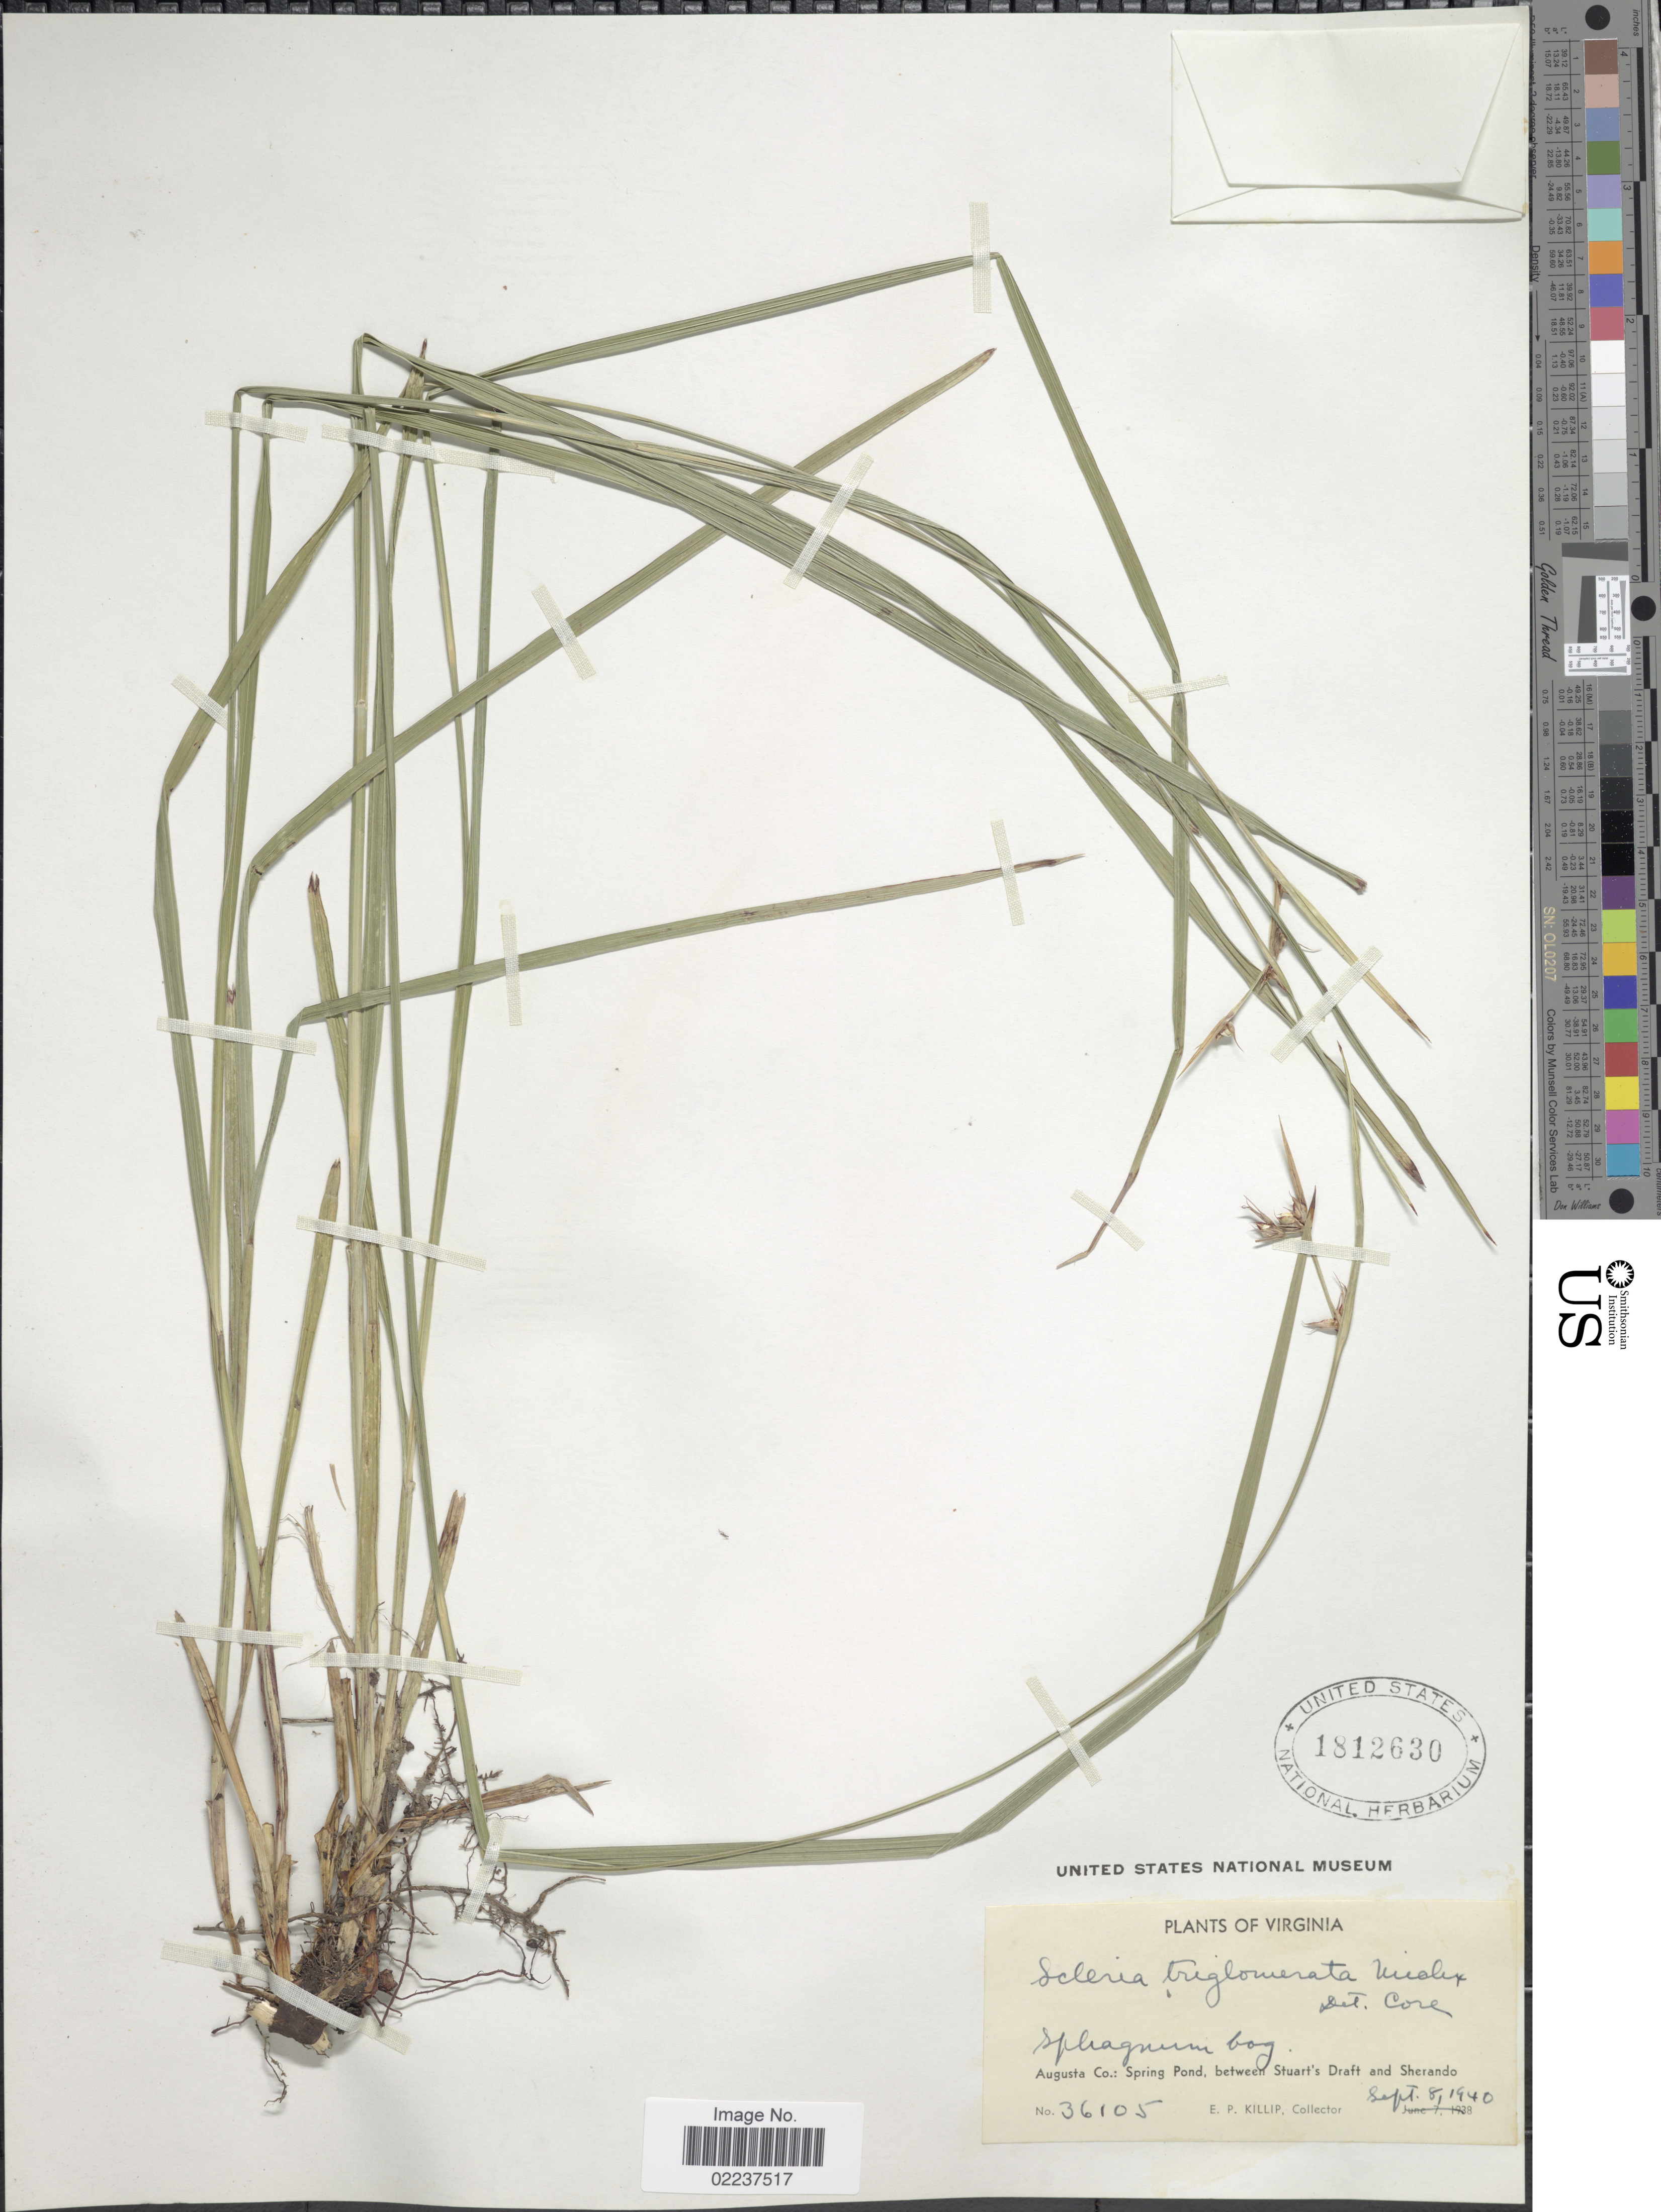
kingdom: Plantae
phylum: Tracheophyta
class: Liliopsida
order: Poales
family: Cyperaceae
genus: Scleria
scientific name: Scleria triglomerata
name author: Michx.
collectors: E. P. Killip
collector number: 36105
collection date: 1940-09-08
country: United States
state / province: Virginia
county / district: Augusta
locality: Sphagnum Bog, Augusta Co.: Spring Pond, between Stuart's Draft and Sherando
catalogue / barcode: US 1812630